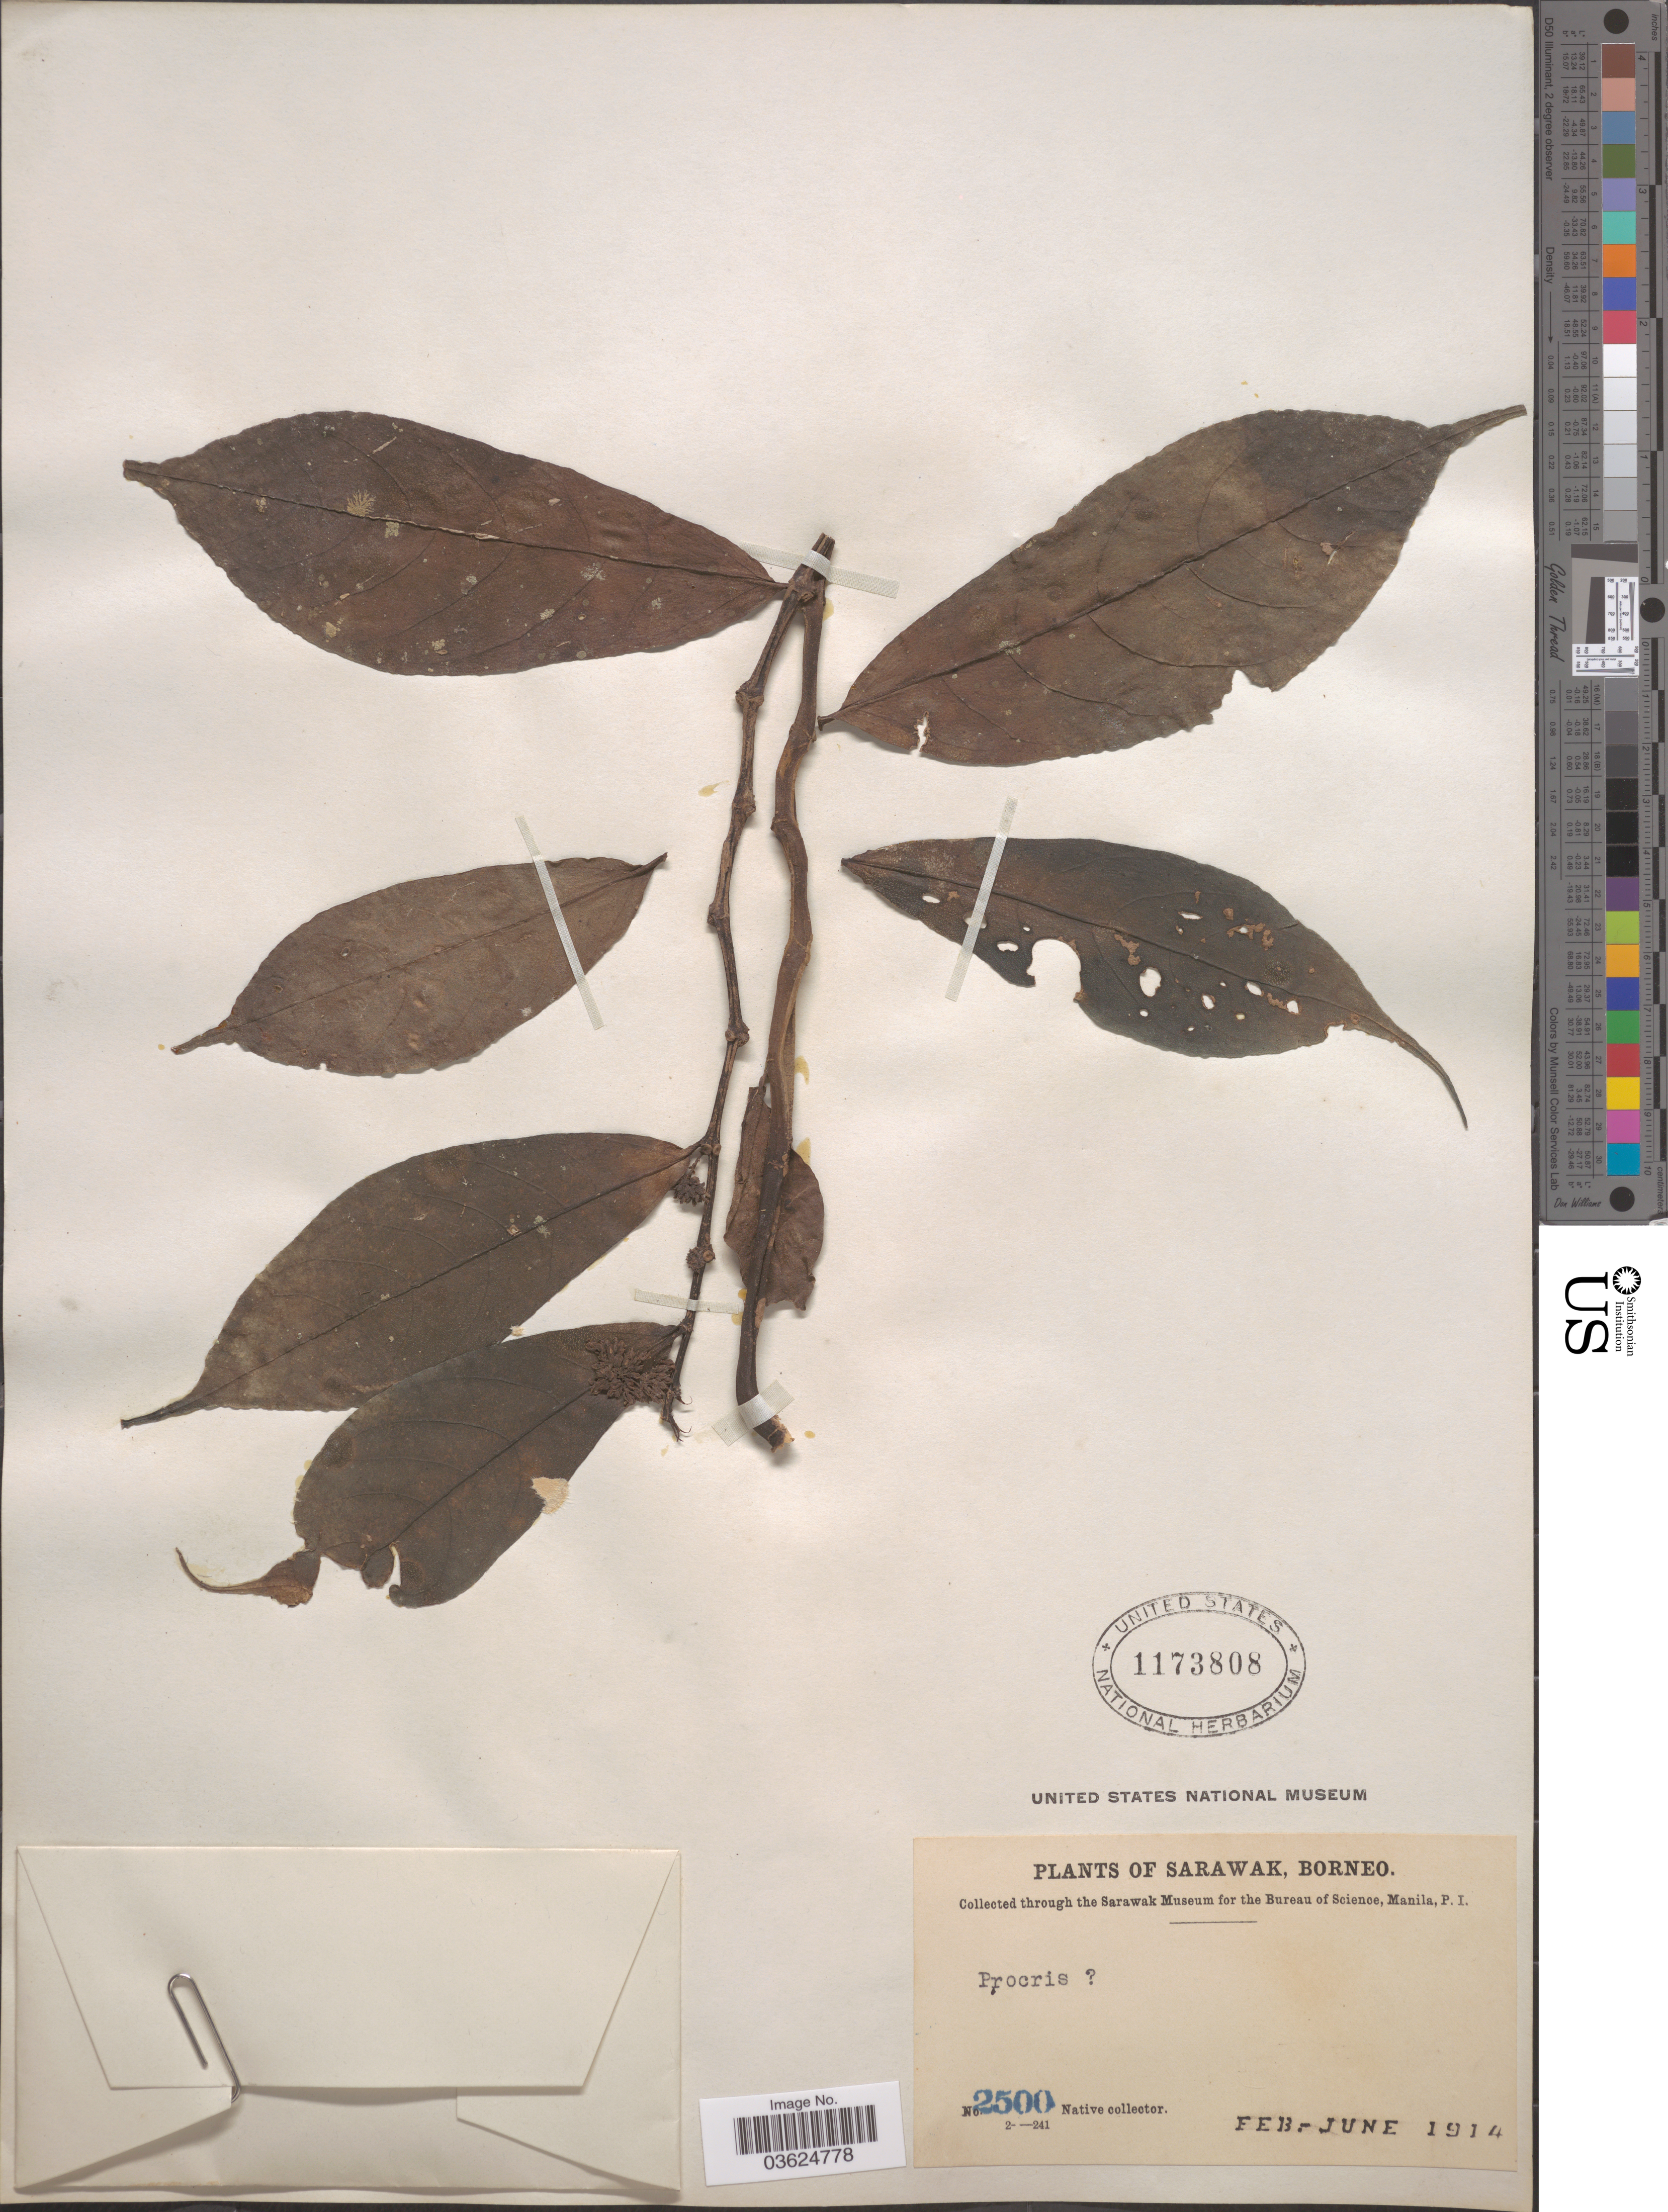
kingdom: Plantae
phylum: Tracheophyta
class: Magnoliopsida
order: Rosales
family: Urticaceae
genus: Procris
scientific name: Procris sp.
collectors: Native collector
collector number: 2500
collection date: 1914-02/1914-06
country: Malaysia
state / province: Sarawak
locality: Borneo.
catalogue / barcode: US 1173808